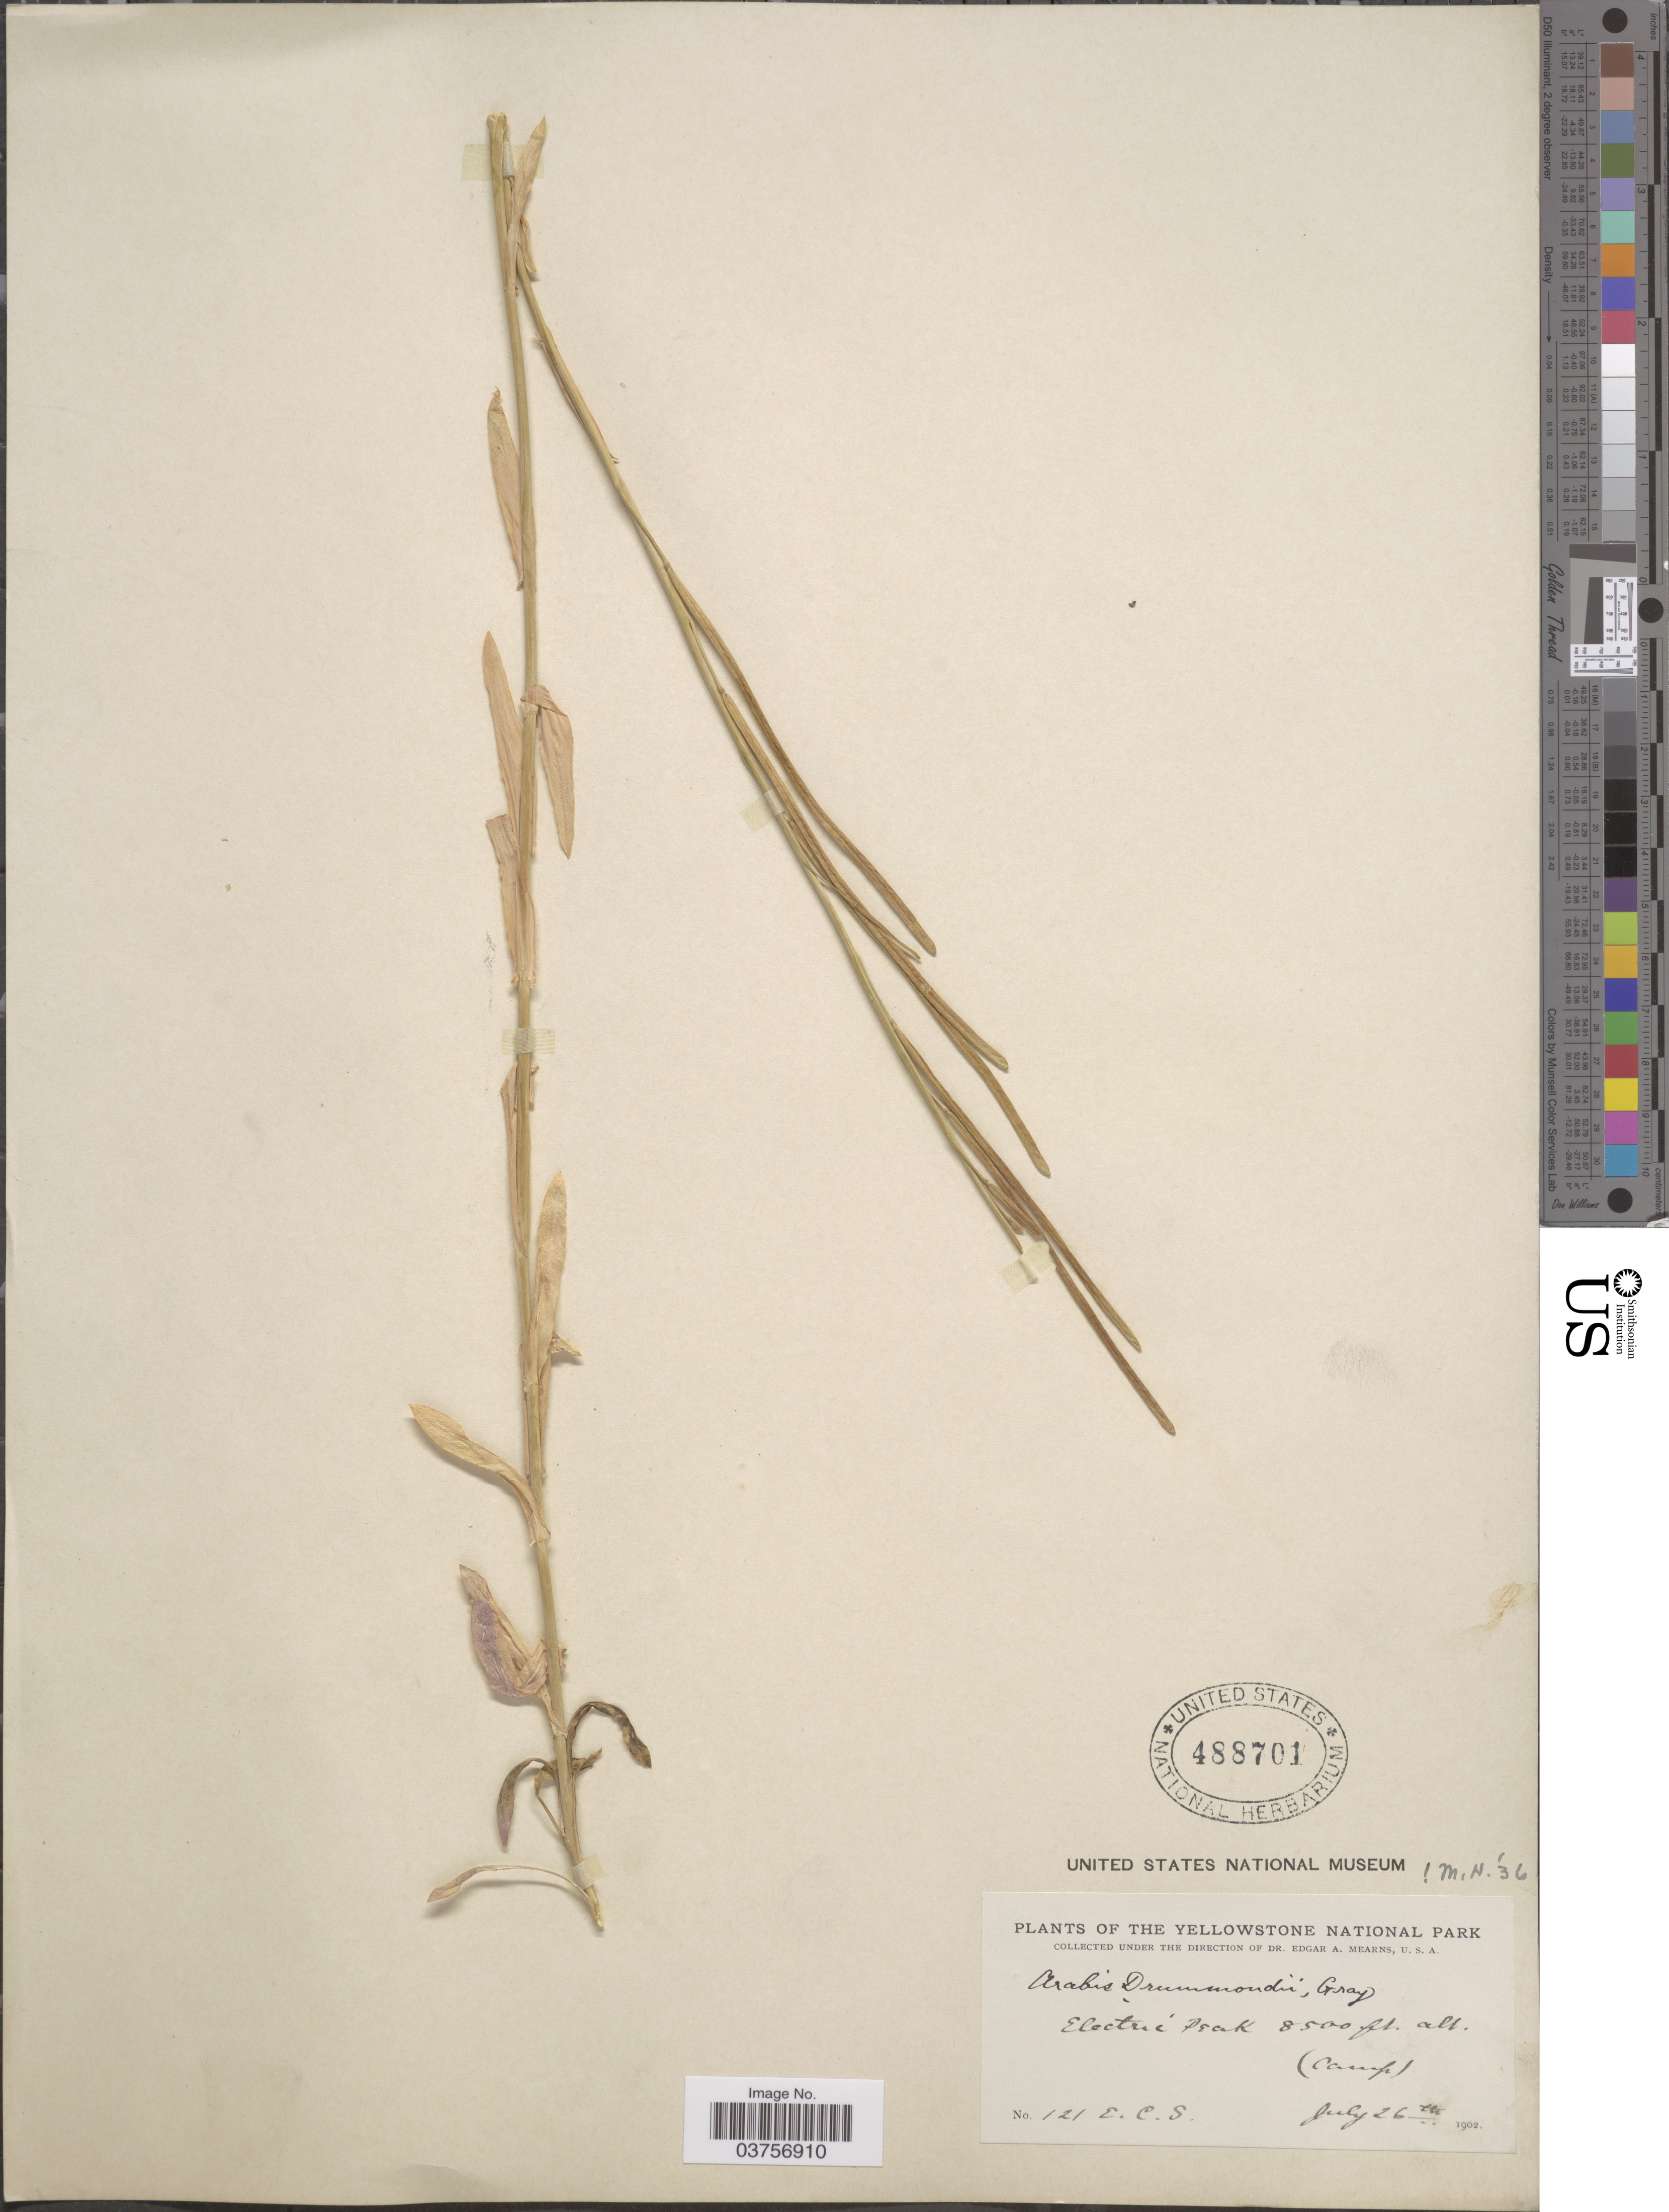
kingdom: Plantae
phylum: Tracheophyta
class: Magnoliopsida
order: Brassicales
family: Brassicaceae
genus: Arabis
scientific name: Arabis drummondii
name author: A. Gray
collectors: E. C. Smith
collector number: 121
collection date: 1902-07-26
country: United States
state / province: Montana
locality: The Yellowstone National Park. Electric Peak (Camp).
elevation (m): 2591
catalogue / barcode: US 488701